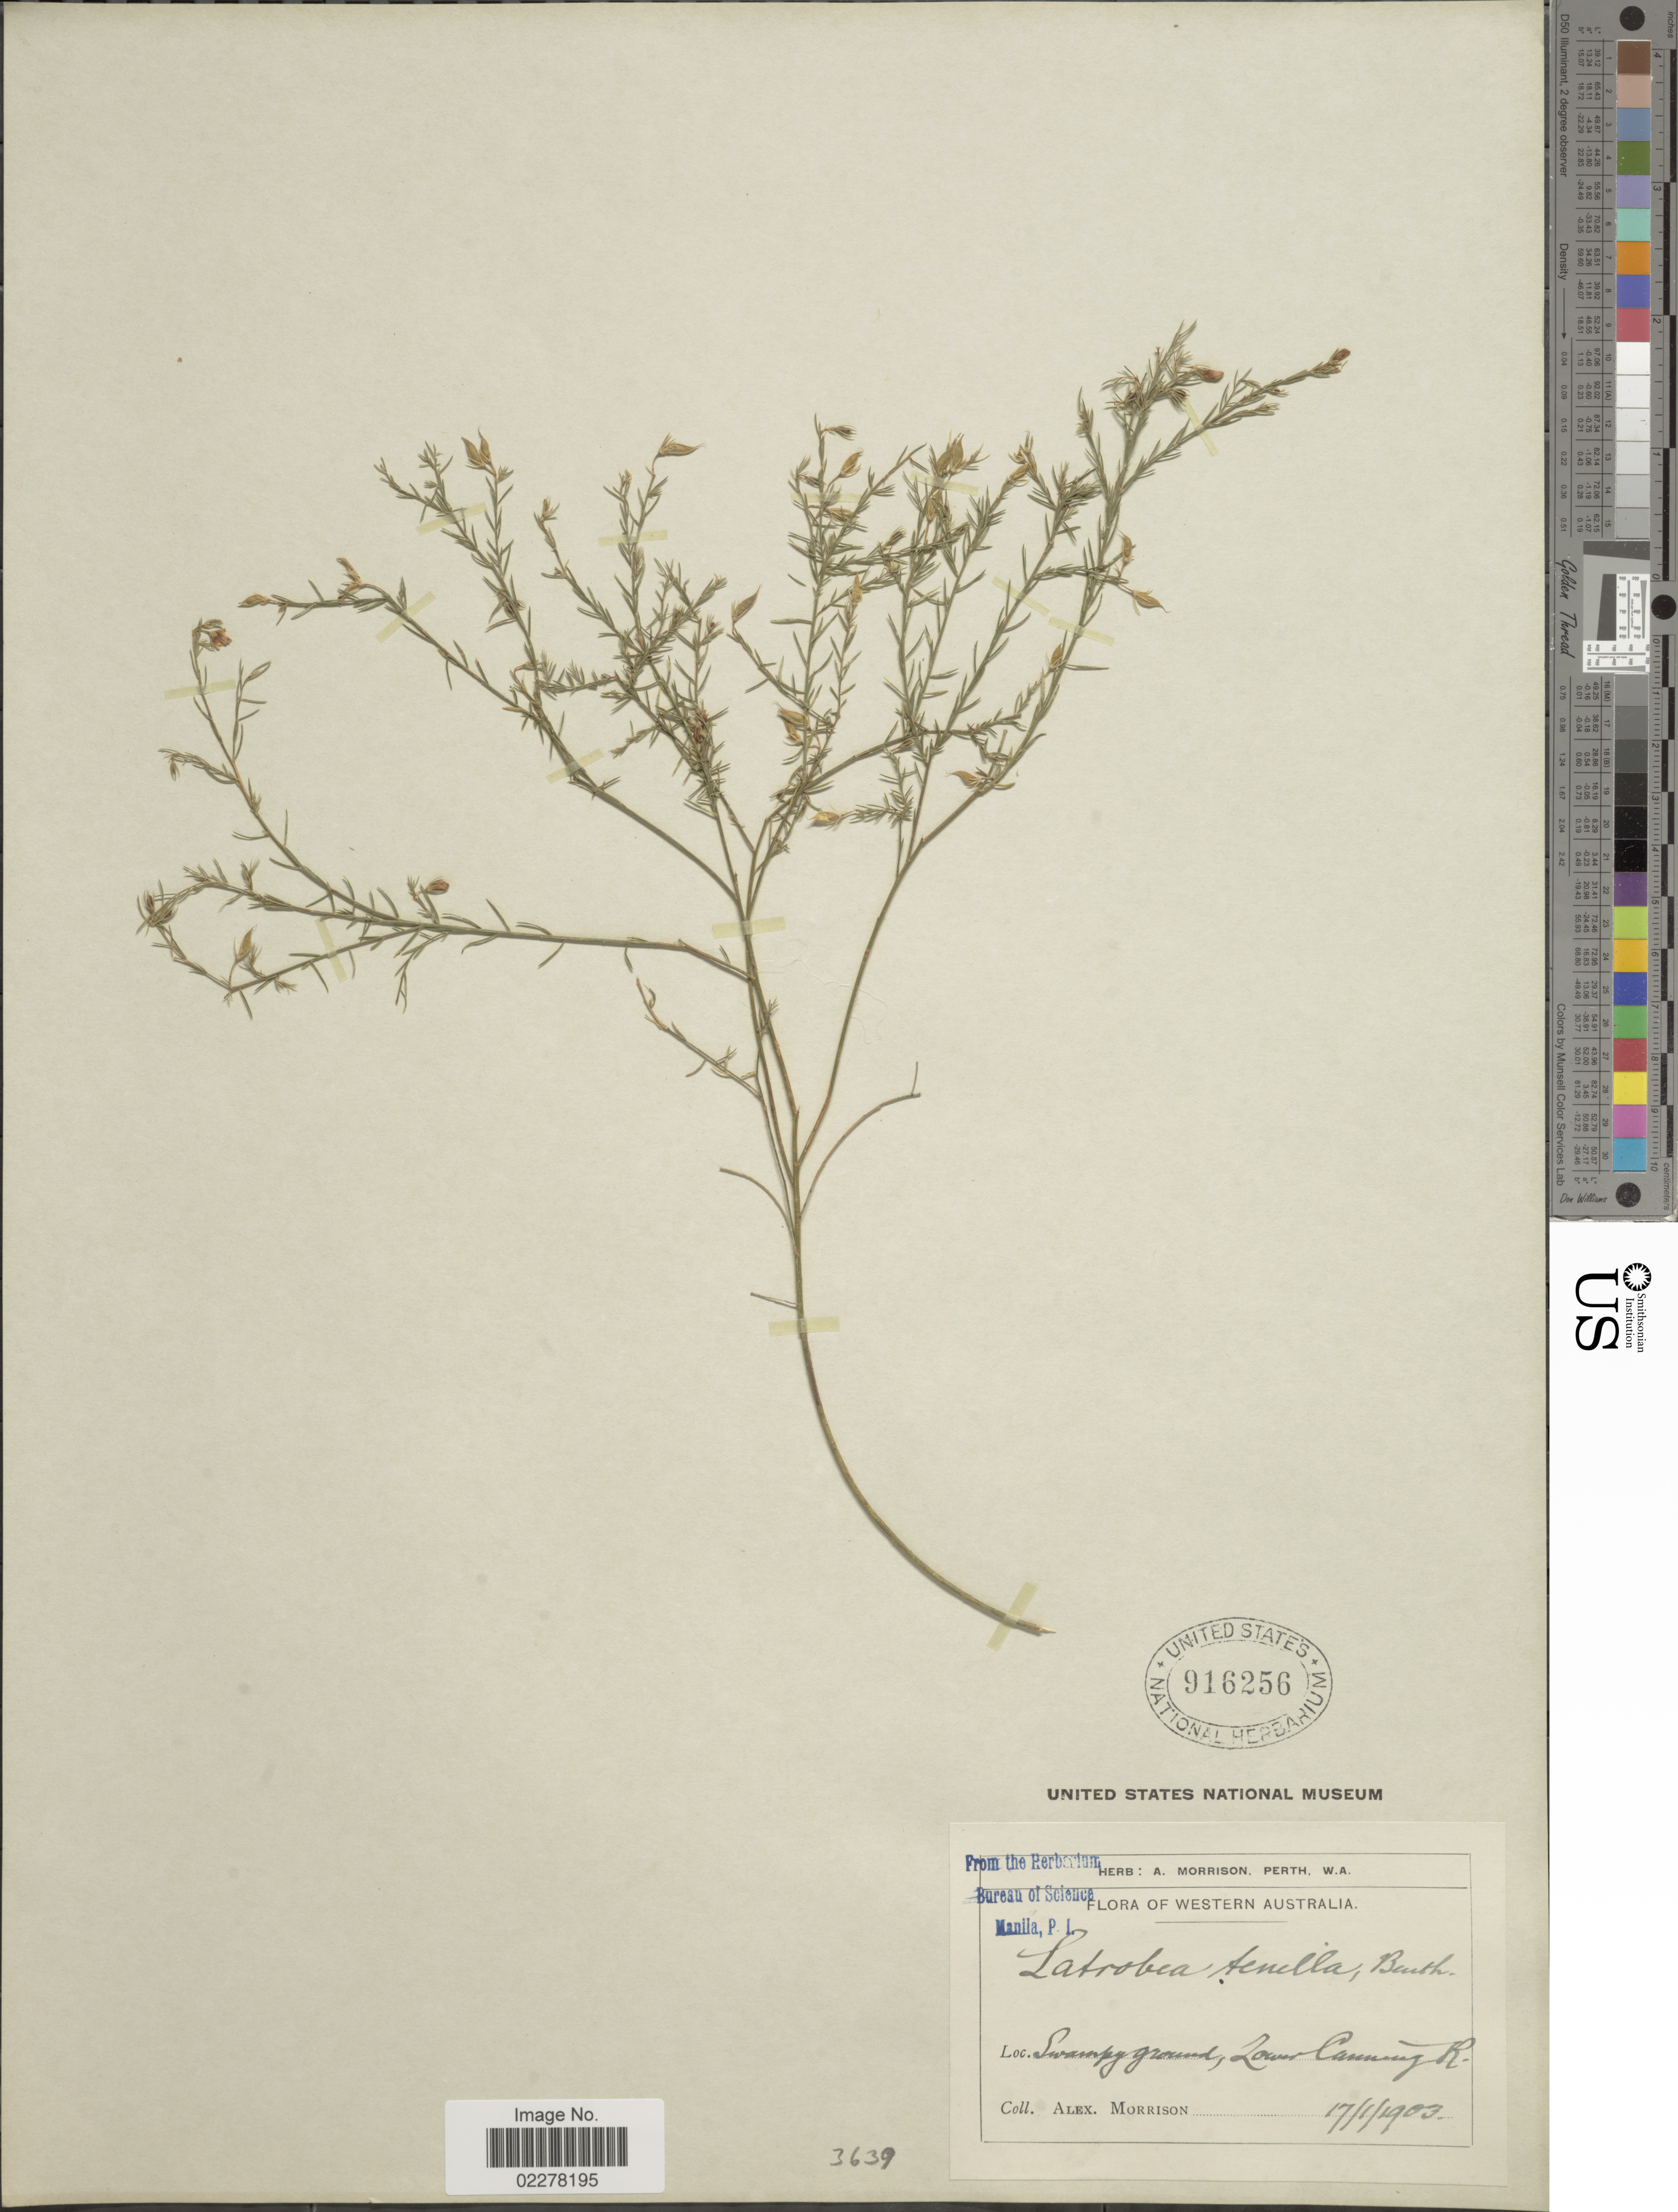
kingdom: Plantae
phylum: Tracheophyta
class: Magnoliopsida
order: Fabales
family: Fabaceae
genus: Latrobea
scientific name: Latrobea tenella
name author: (Meisn.) Benth.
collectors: A. Morrison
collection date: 1903-01-17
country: Australia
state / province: Western Australia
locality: Swampy ground, Lower Canning R.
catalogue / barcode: US 916256